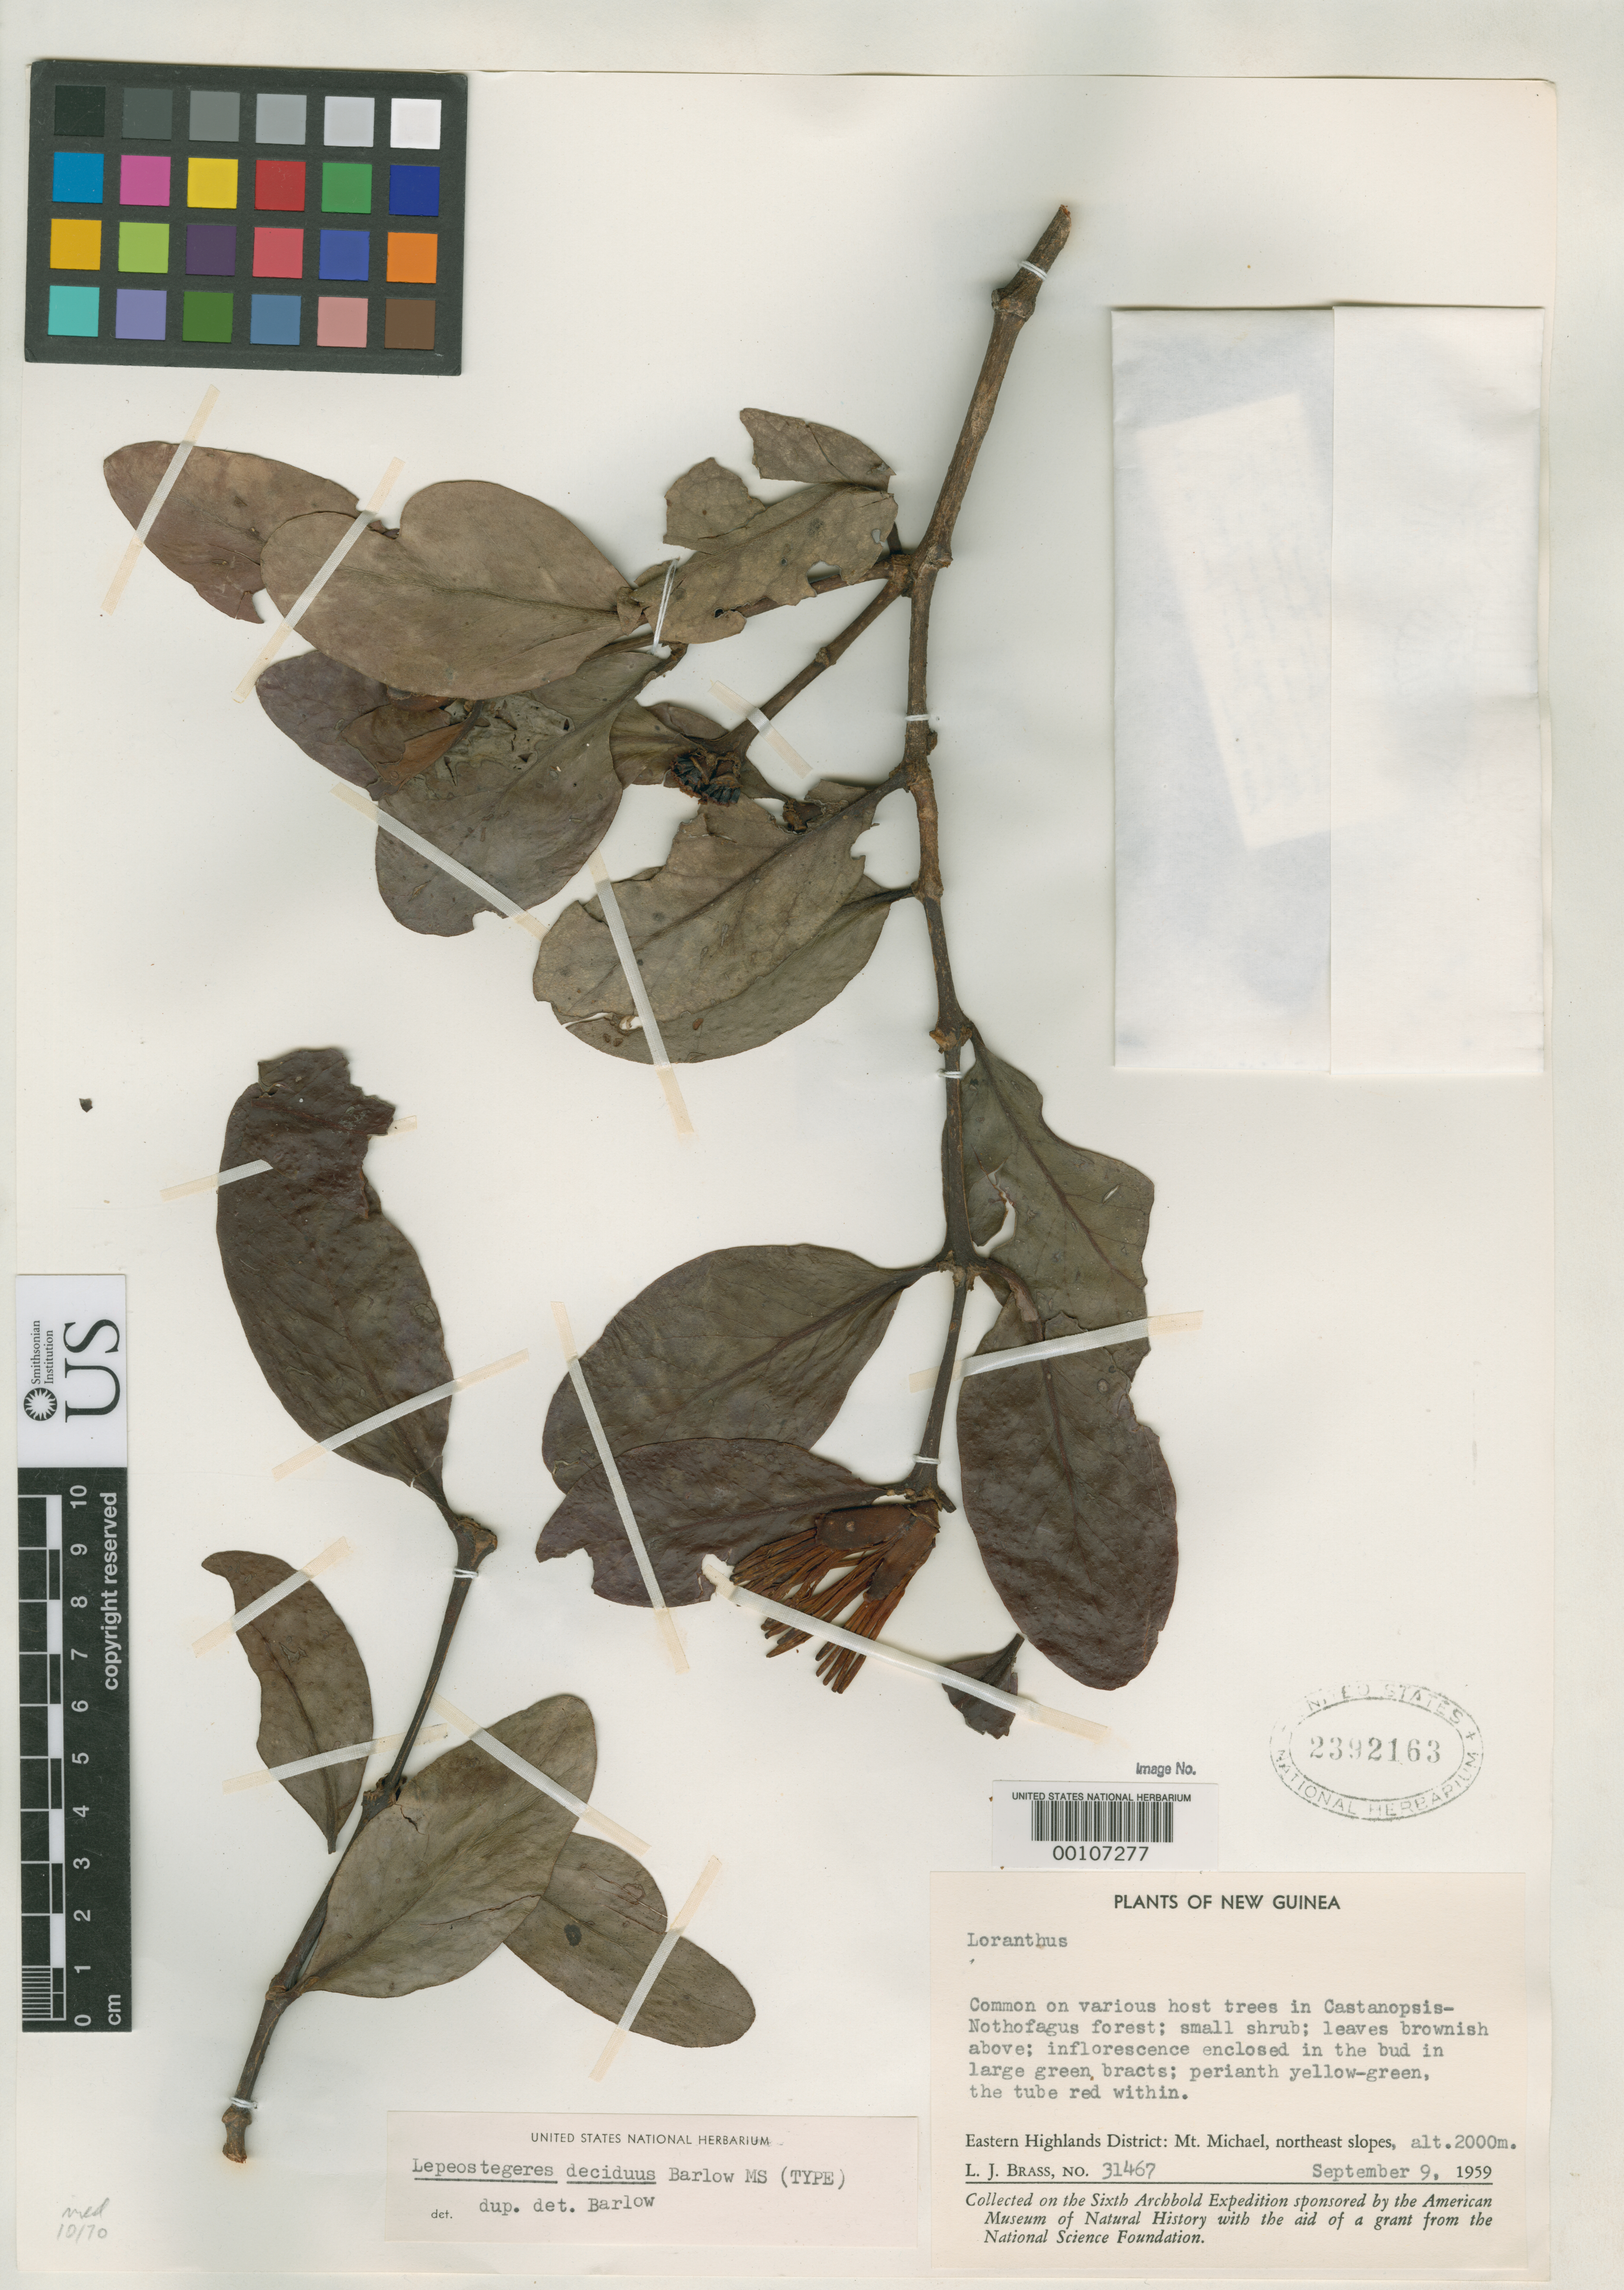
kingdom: Plantae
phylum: Tracheophyta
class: Magnoliopsida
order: Santalales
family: Loranthaceae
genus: Lepeostegeres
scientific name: Lepeostegeres deciduus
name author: Barlow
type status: Isotype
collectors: L. J. Brass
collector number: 31467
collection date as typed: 09 Sep 1959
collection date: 1959-09-09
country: Papua New Guinea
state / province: Eastern Highlands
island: New Guinea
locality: Mt. Michael.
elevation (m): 2000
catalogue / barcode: US 2392163